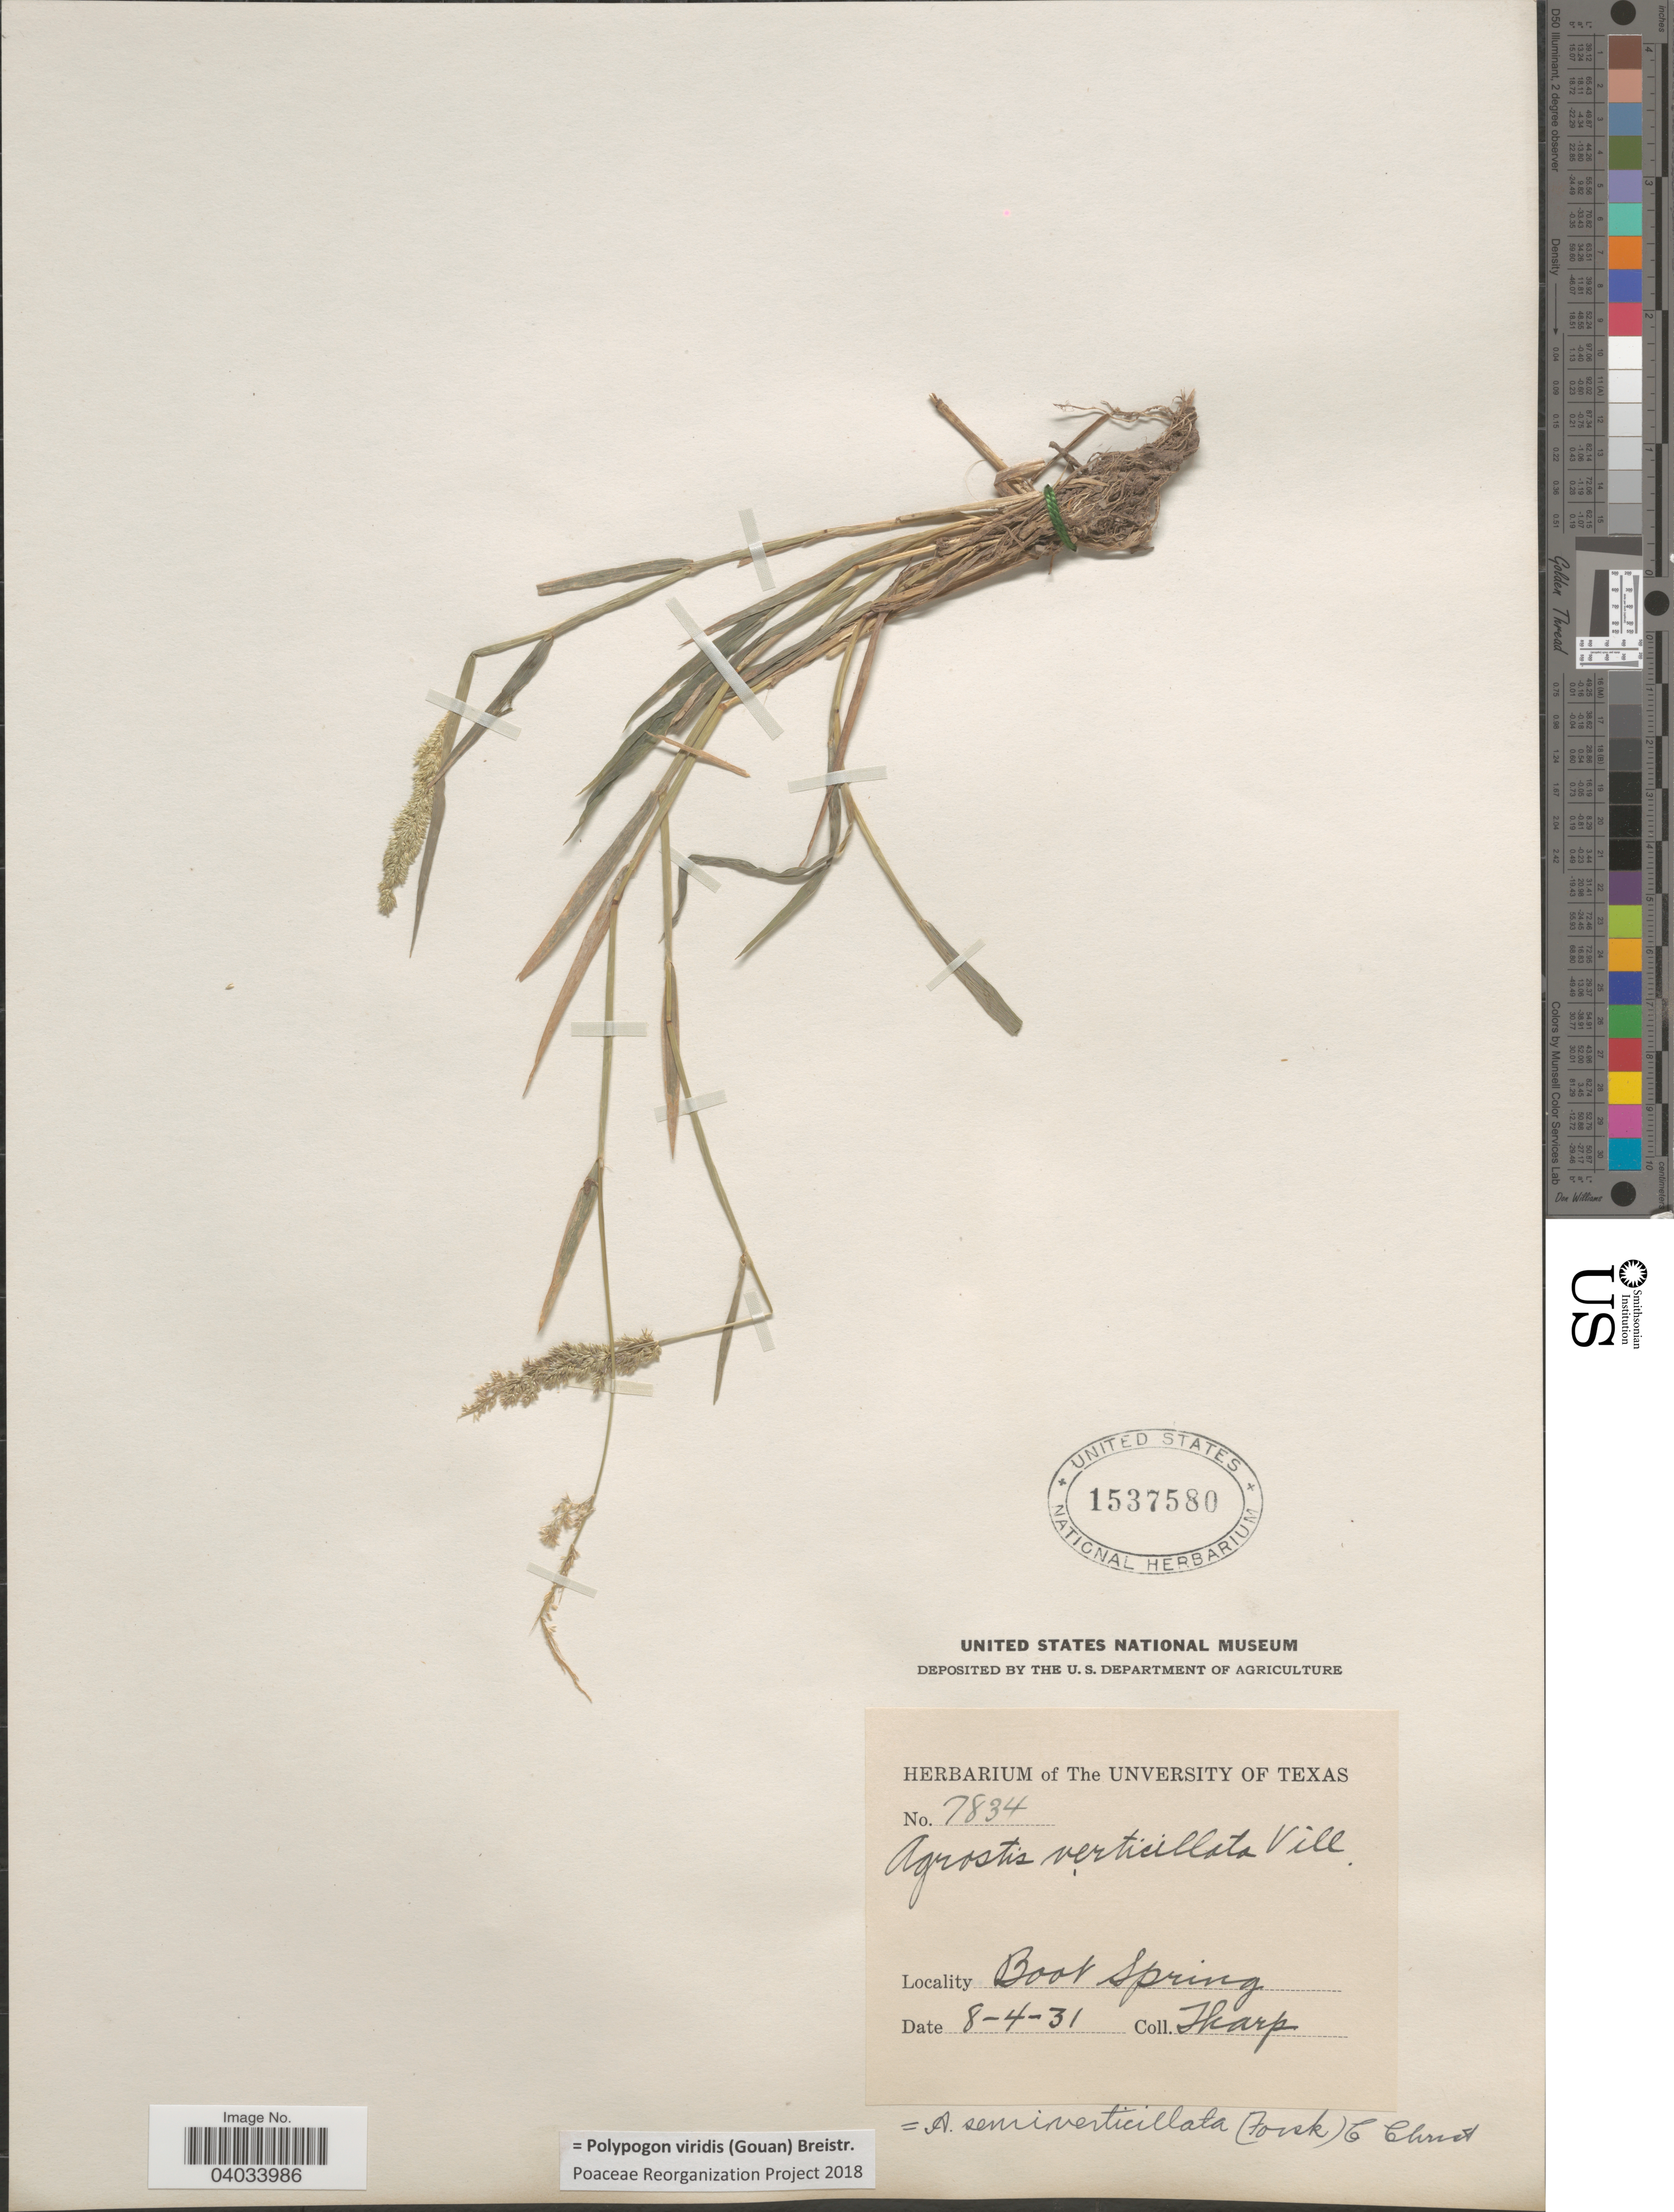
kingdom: Plantae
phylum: Tracheophyta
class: Liliopsida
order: Poales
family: Poaceae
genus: Polypogon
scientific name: Polypogon viridis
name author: (Gouan) Breistroffer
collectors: Tharp, --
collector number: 7834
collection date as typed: Transcribed d/m/y: 4/8/31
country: United States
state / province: Texas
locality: Boot Spring.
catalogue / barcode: US 1537580